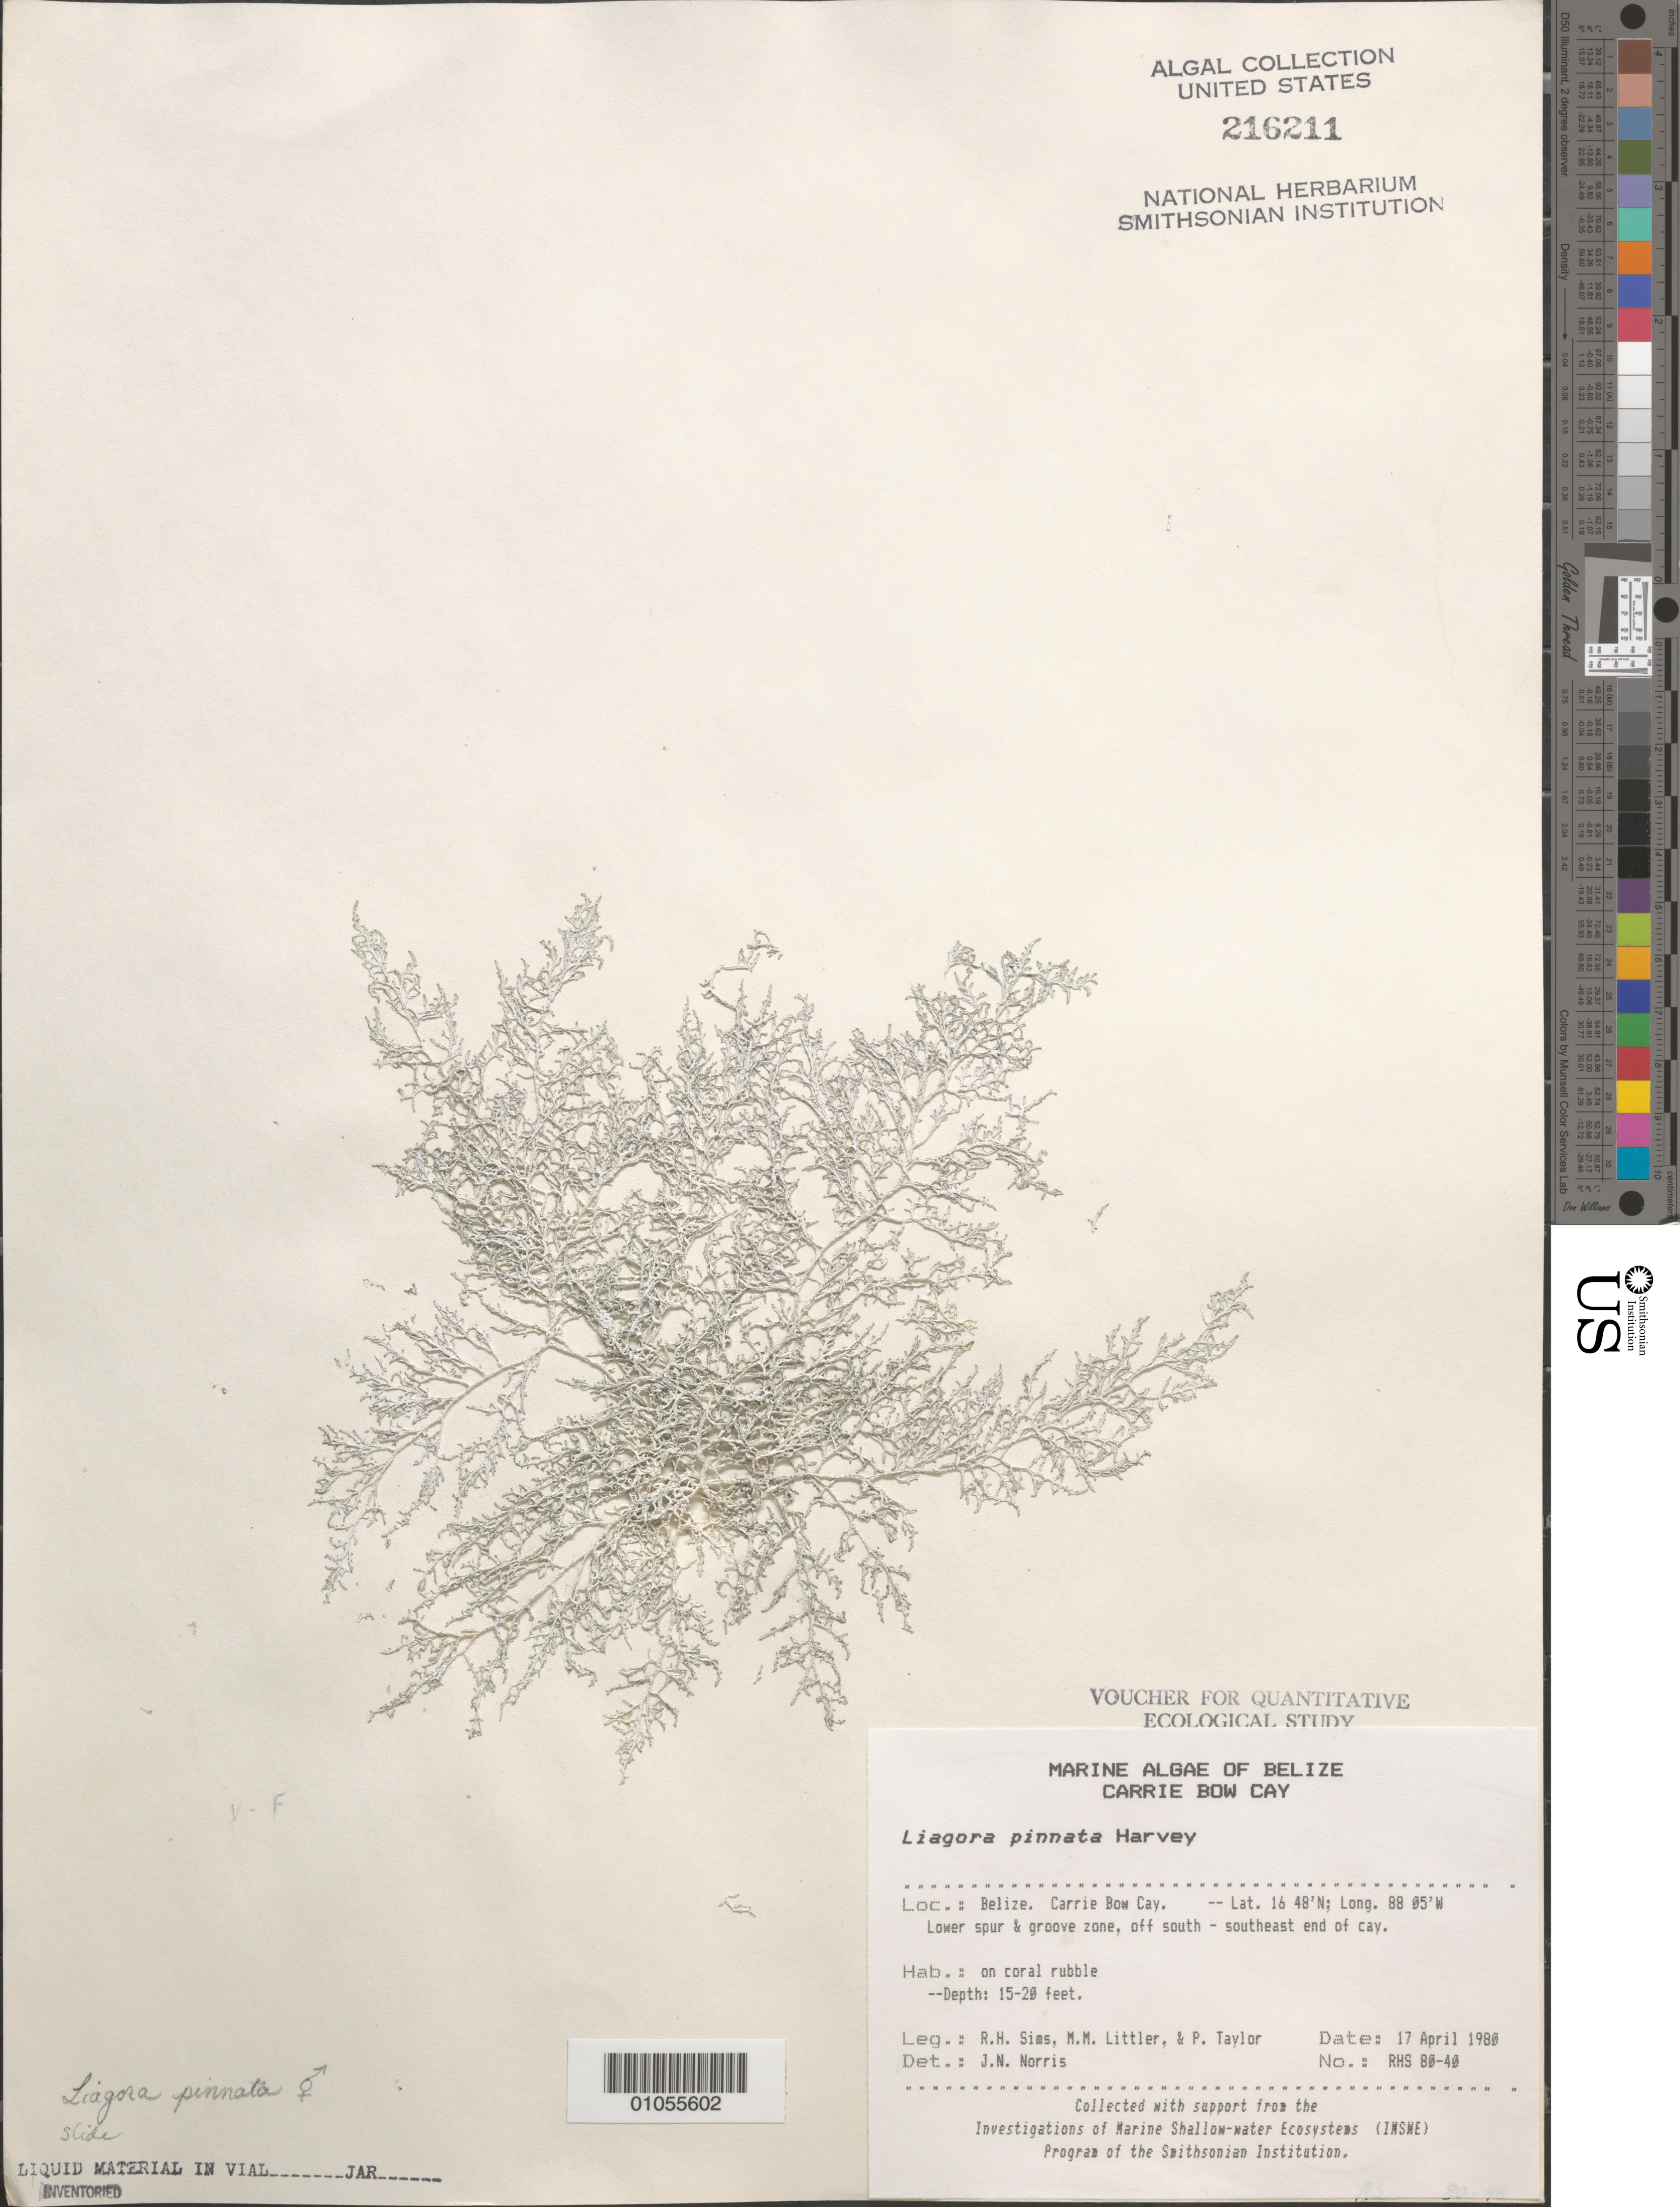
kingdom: Plantae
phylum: Rhodophyta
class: Florideophyceae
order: Nemaliales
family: Liagoraceae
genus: Liagora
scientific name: Liagora pinnata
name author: Harv.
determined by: Norris, James N.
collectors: R. H. Sims, M. M. Littler & P. R. Taylor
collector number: RHS 80-40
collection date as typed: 17 Apr 1980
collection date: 1980-04-17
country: Belize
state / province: Stann Creek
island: Carrie Bow Cay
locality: Lower spur and groove zone, off south southeast end of the cay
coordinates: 16 48'N, 88 05'W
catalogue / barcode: US 216211